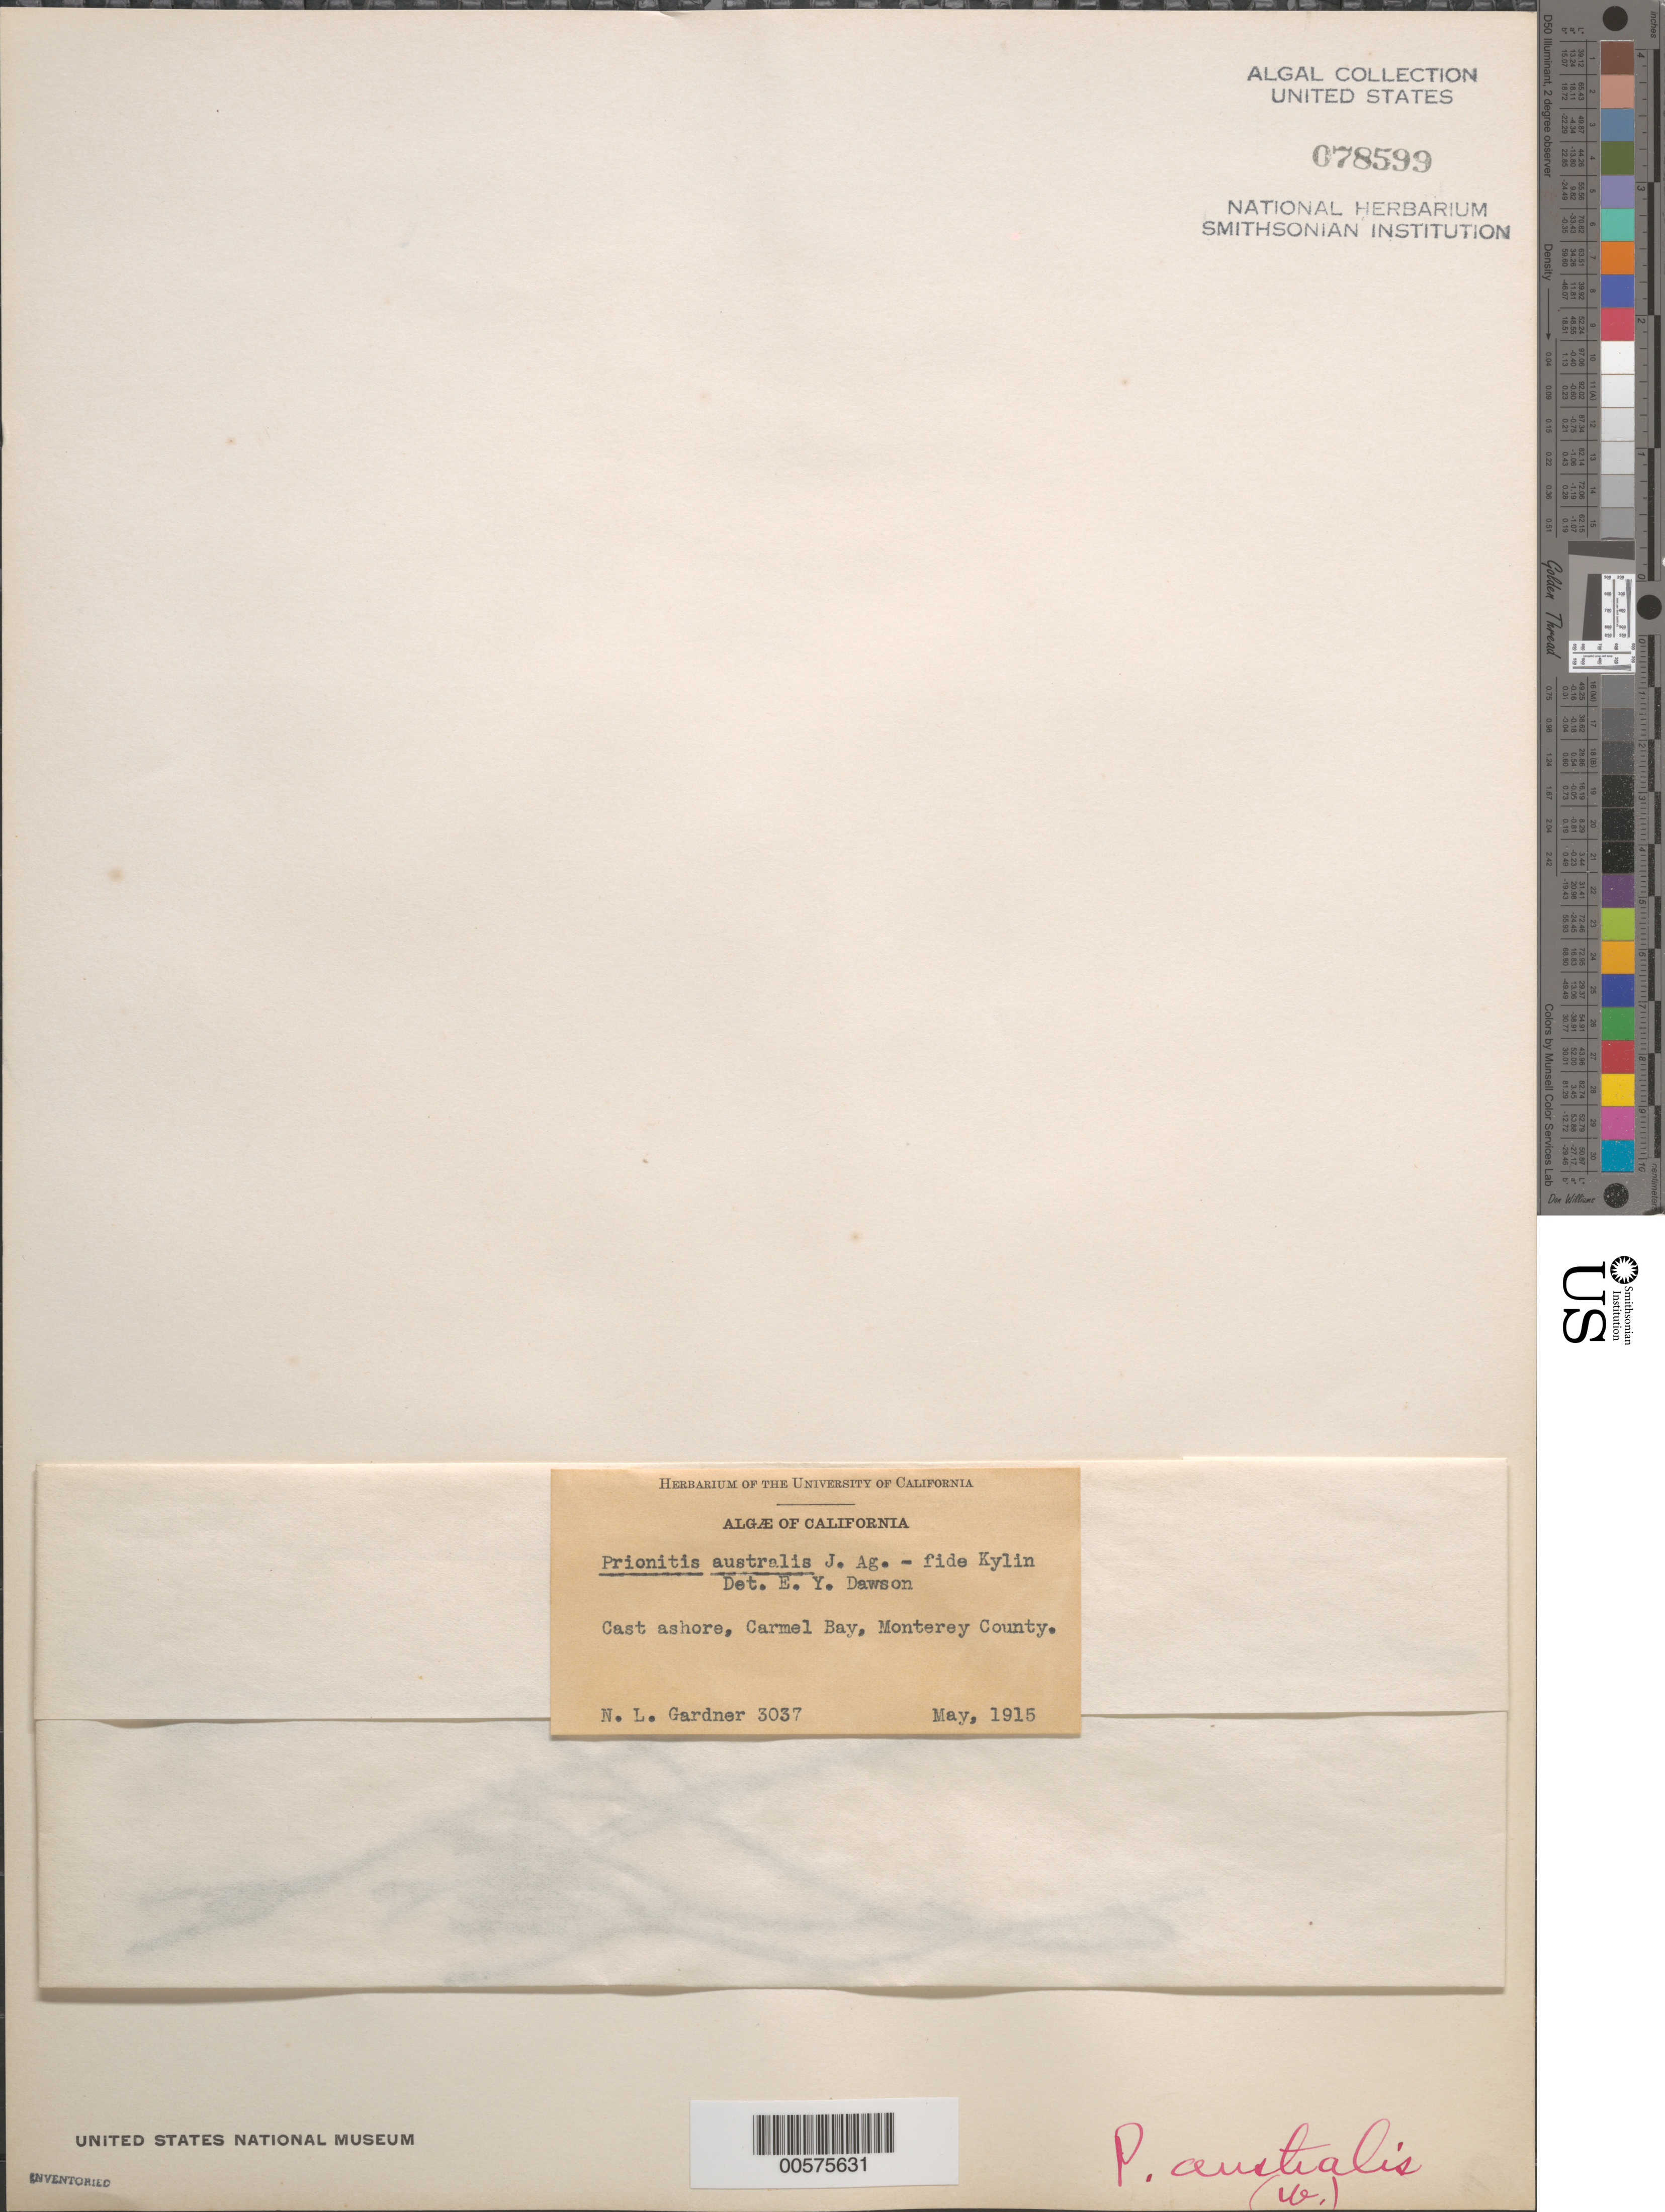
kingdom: Plantae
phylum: Rhodophyta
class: Florideophyceae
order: Cryptonemiales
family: Cryptonemiaceae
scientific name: Prionitis australis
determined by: Dawson, E. Y.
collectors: N. Gardner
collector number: NLG 3037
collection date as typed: May 1915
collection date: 1915-05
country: United States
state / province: California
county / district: Monterey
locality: Carmel Bay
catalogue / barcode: US 78599